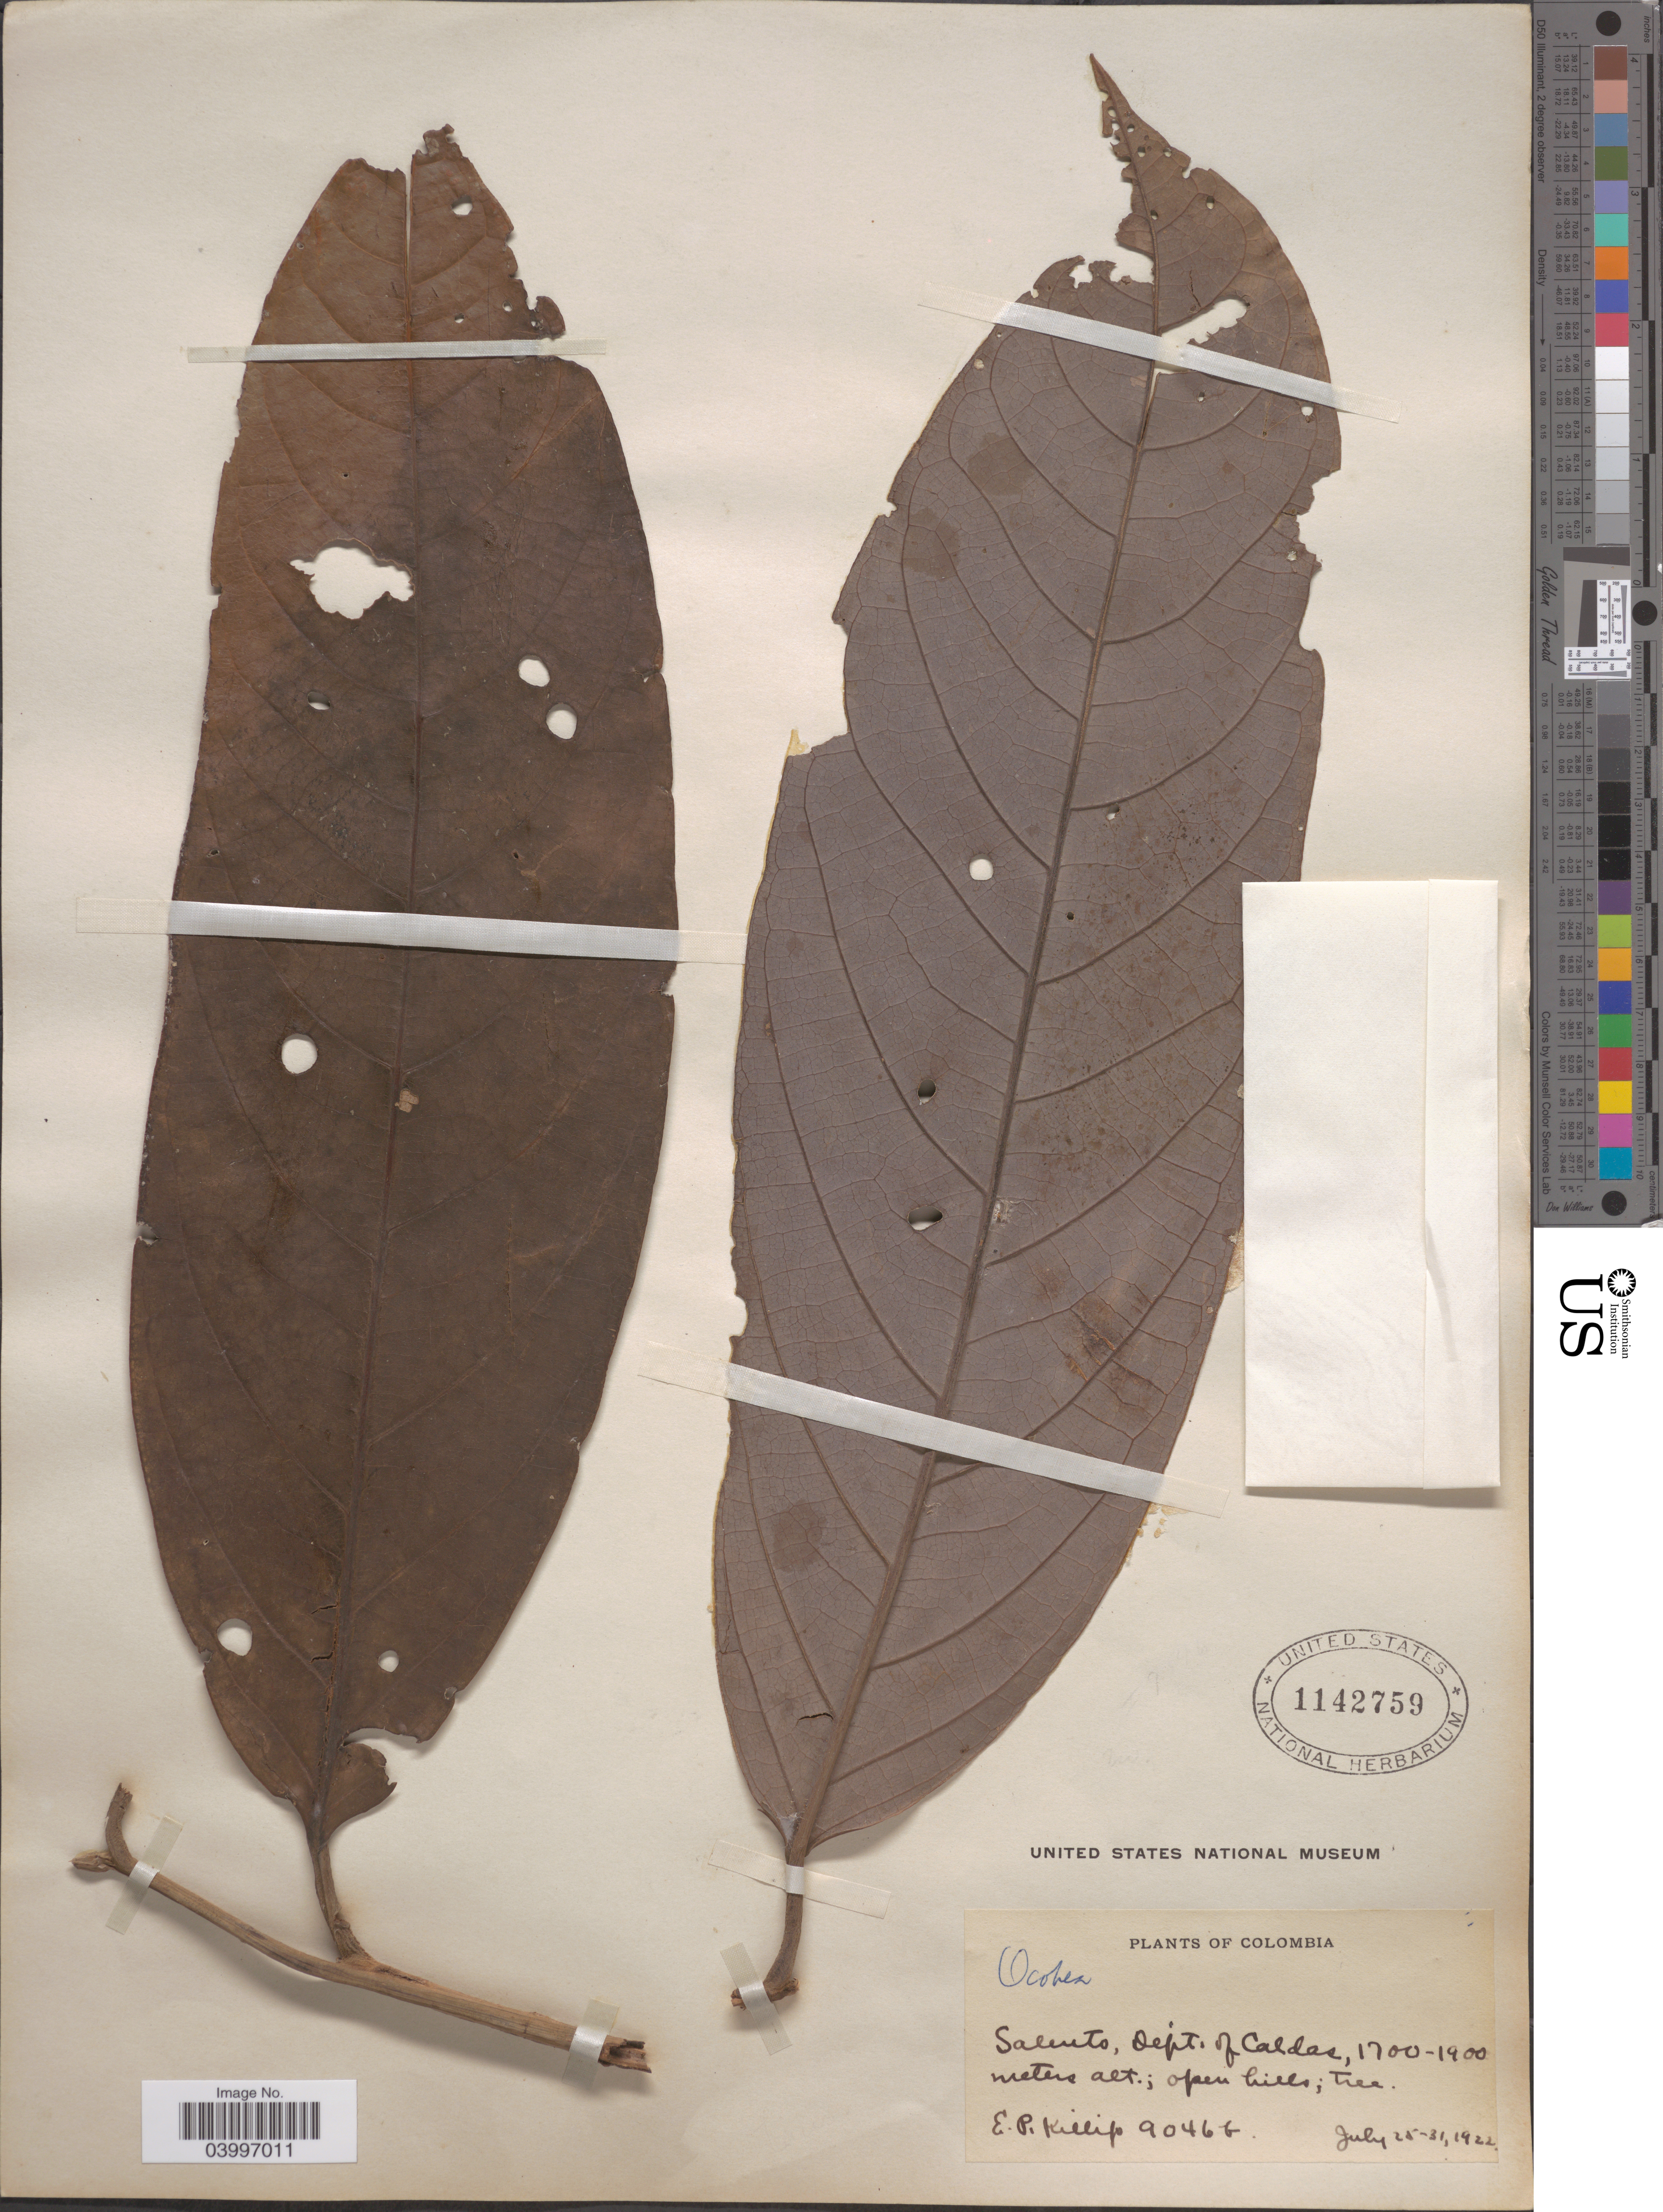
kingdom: Plantae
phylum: Tracheophyta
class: Magnoliopsida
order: Laurales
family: Lauraceae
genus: Ocotea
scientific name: Ocotea sp.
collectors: E. P. Killip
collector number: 9046b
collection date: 1922-07-25/1922-07-31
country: Colombia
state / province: Caldas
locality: Salento, Dept. of Caldas.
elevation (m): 1700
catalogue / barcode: US 1142759